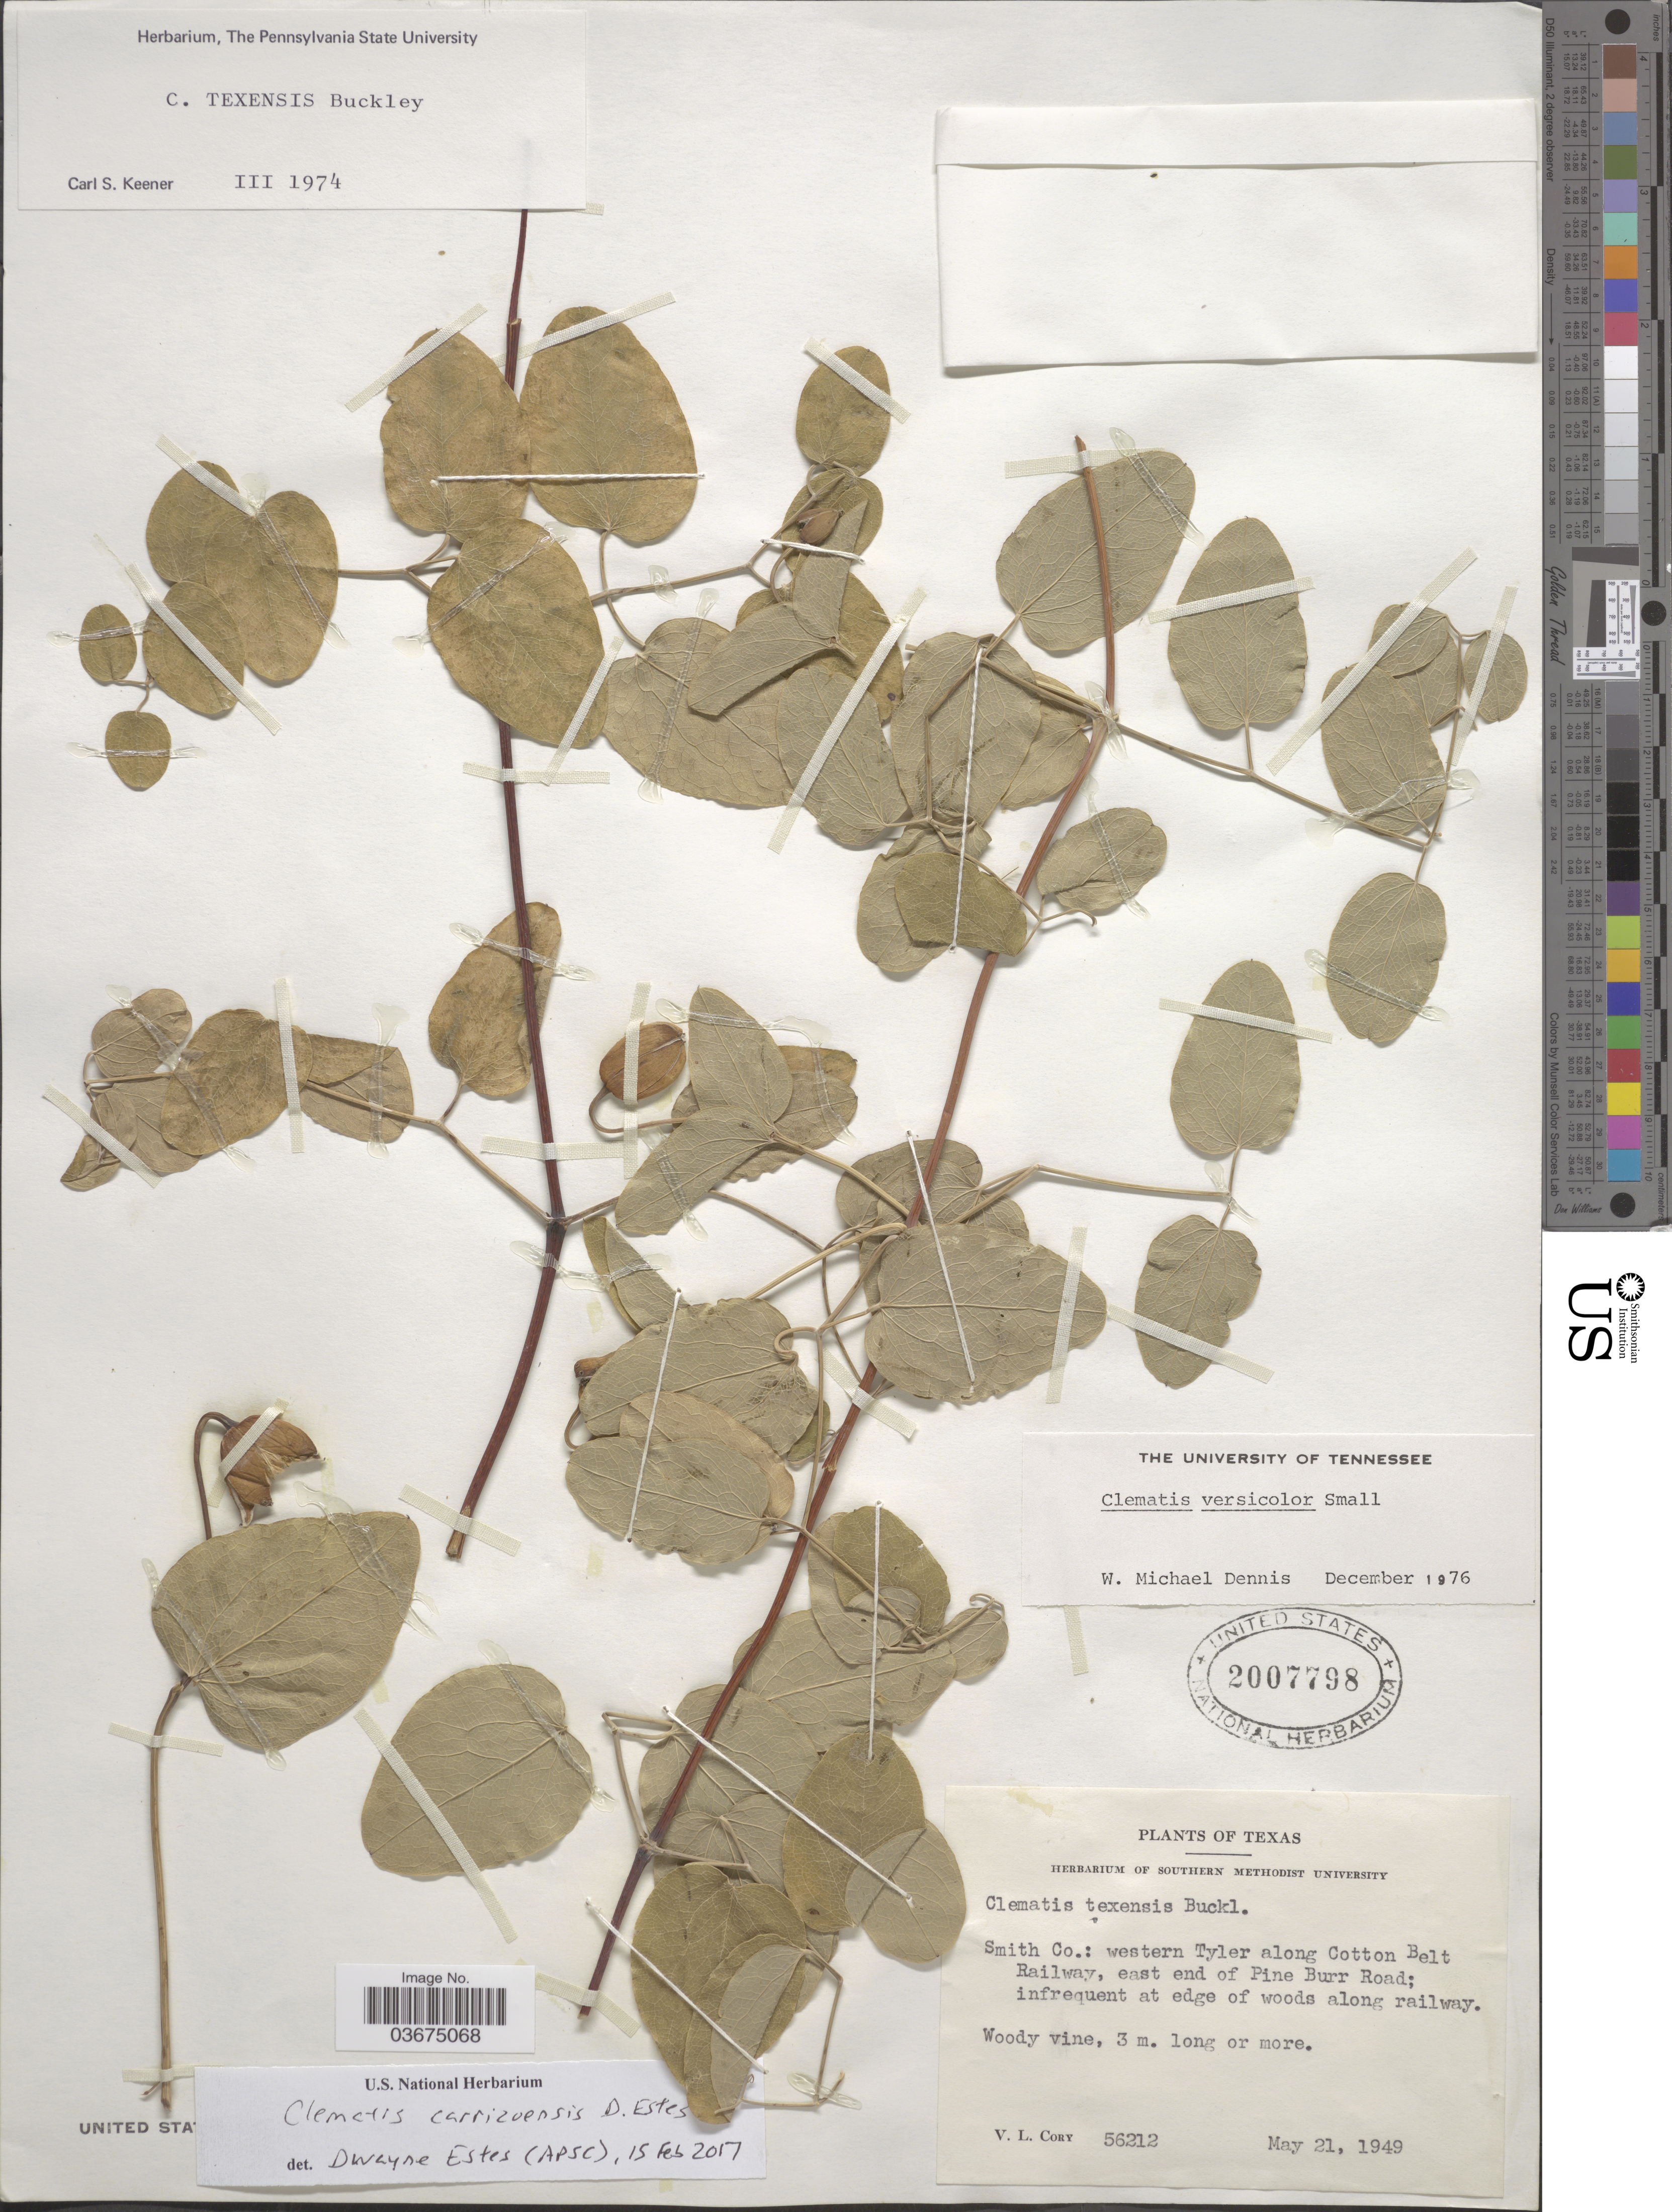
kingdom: Plantae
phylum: Tracheophyta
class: Magnoliopsida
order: Ranunculales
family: Ranunculaceae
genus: Clematis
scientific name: Clematis carrizoensis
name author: D.Estes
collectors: V. Cory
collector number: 56212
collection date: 1949-05-21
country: United States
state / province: Texas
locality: Smith Co.: western Tyler along Cotton Belt Railway, east end of Pine Burr Road; infrequent at edge of woods along railway.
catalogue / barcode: US 2007798